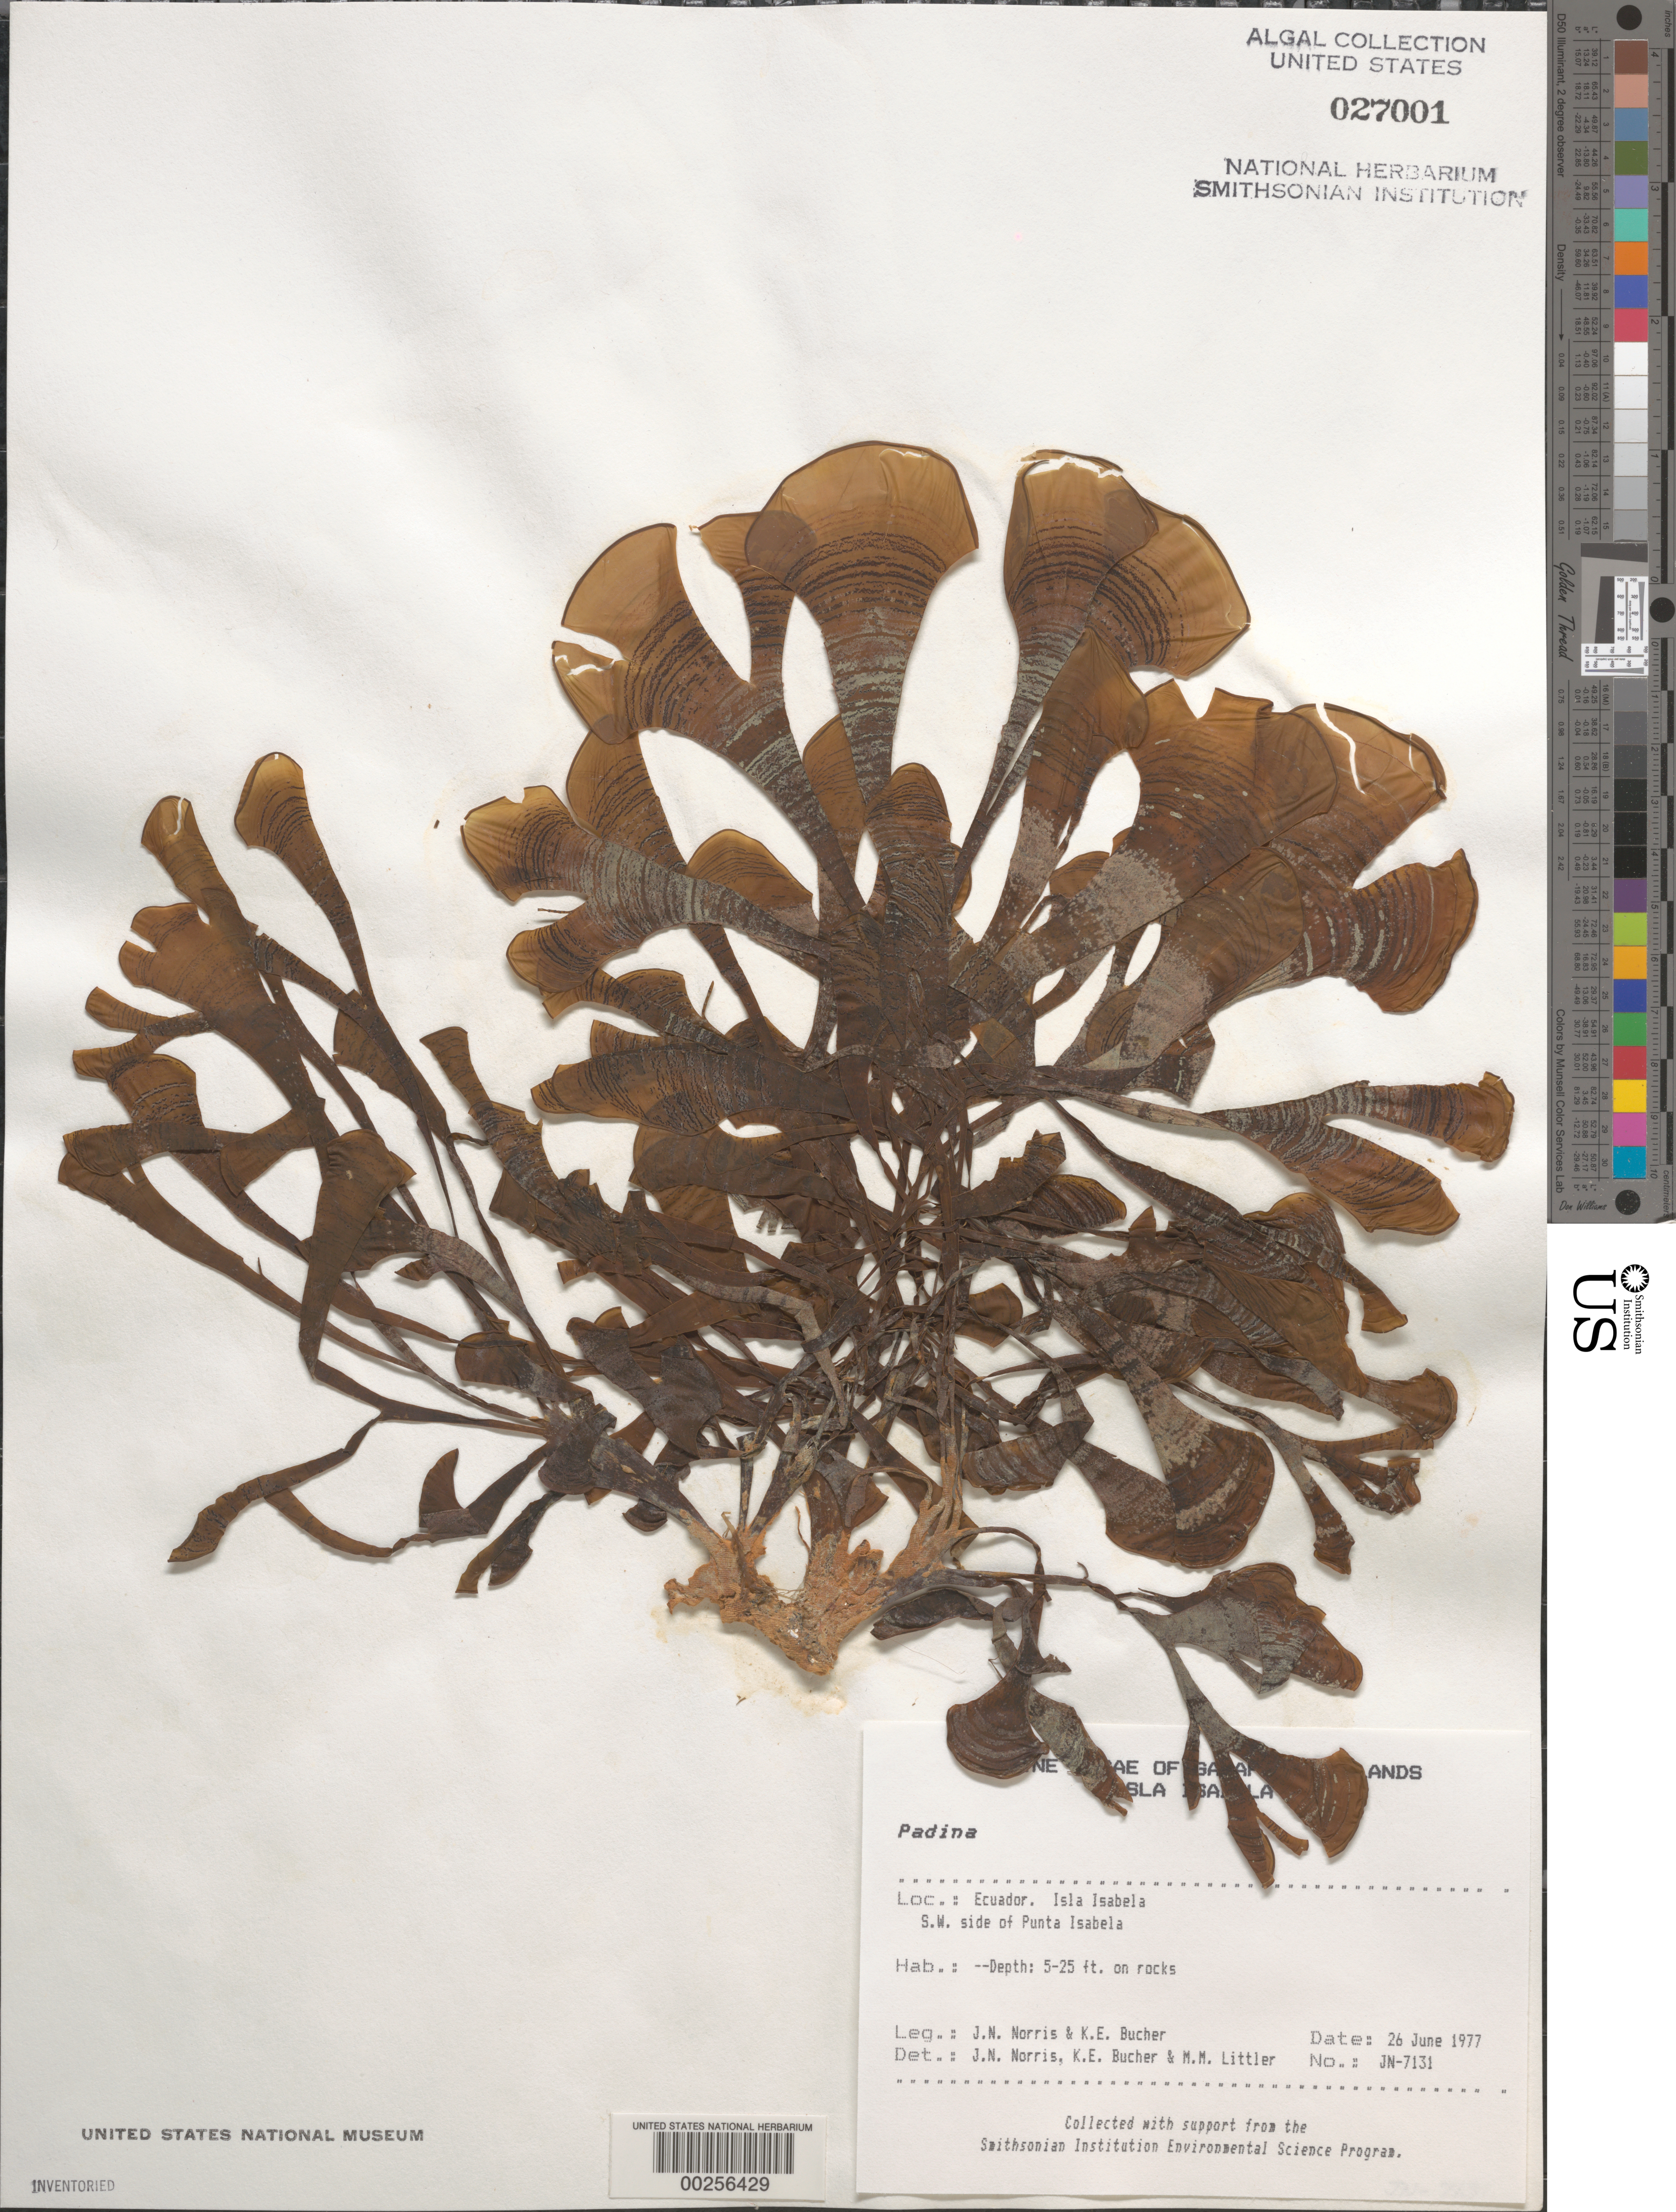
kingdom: Chromista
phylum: Ochrophyta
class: Phaeophyceae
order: Dictyotales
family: Dictyotaceae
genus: Padina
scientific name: Padina sp.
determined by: Norris, James N.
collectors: J. N. Norris & K. E. Bucher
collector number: JN-7131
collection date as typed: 26 Jun 1977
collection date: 1977-06-26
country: Ecuador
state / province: Colón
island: Isabela [Albemarle]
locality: Punta Albemarle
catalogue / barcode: US 27001